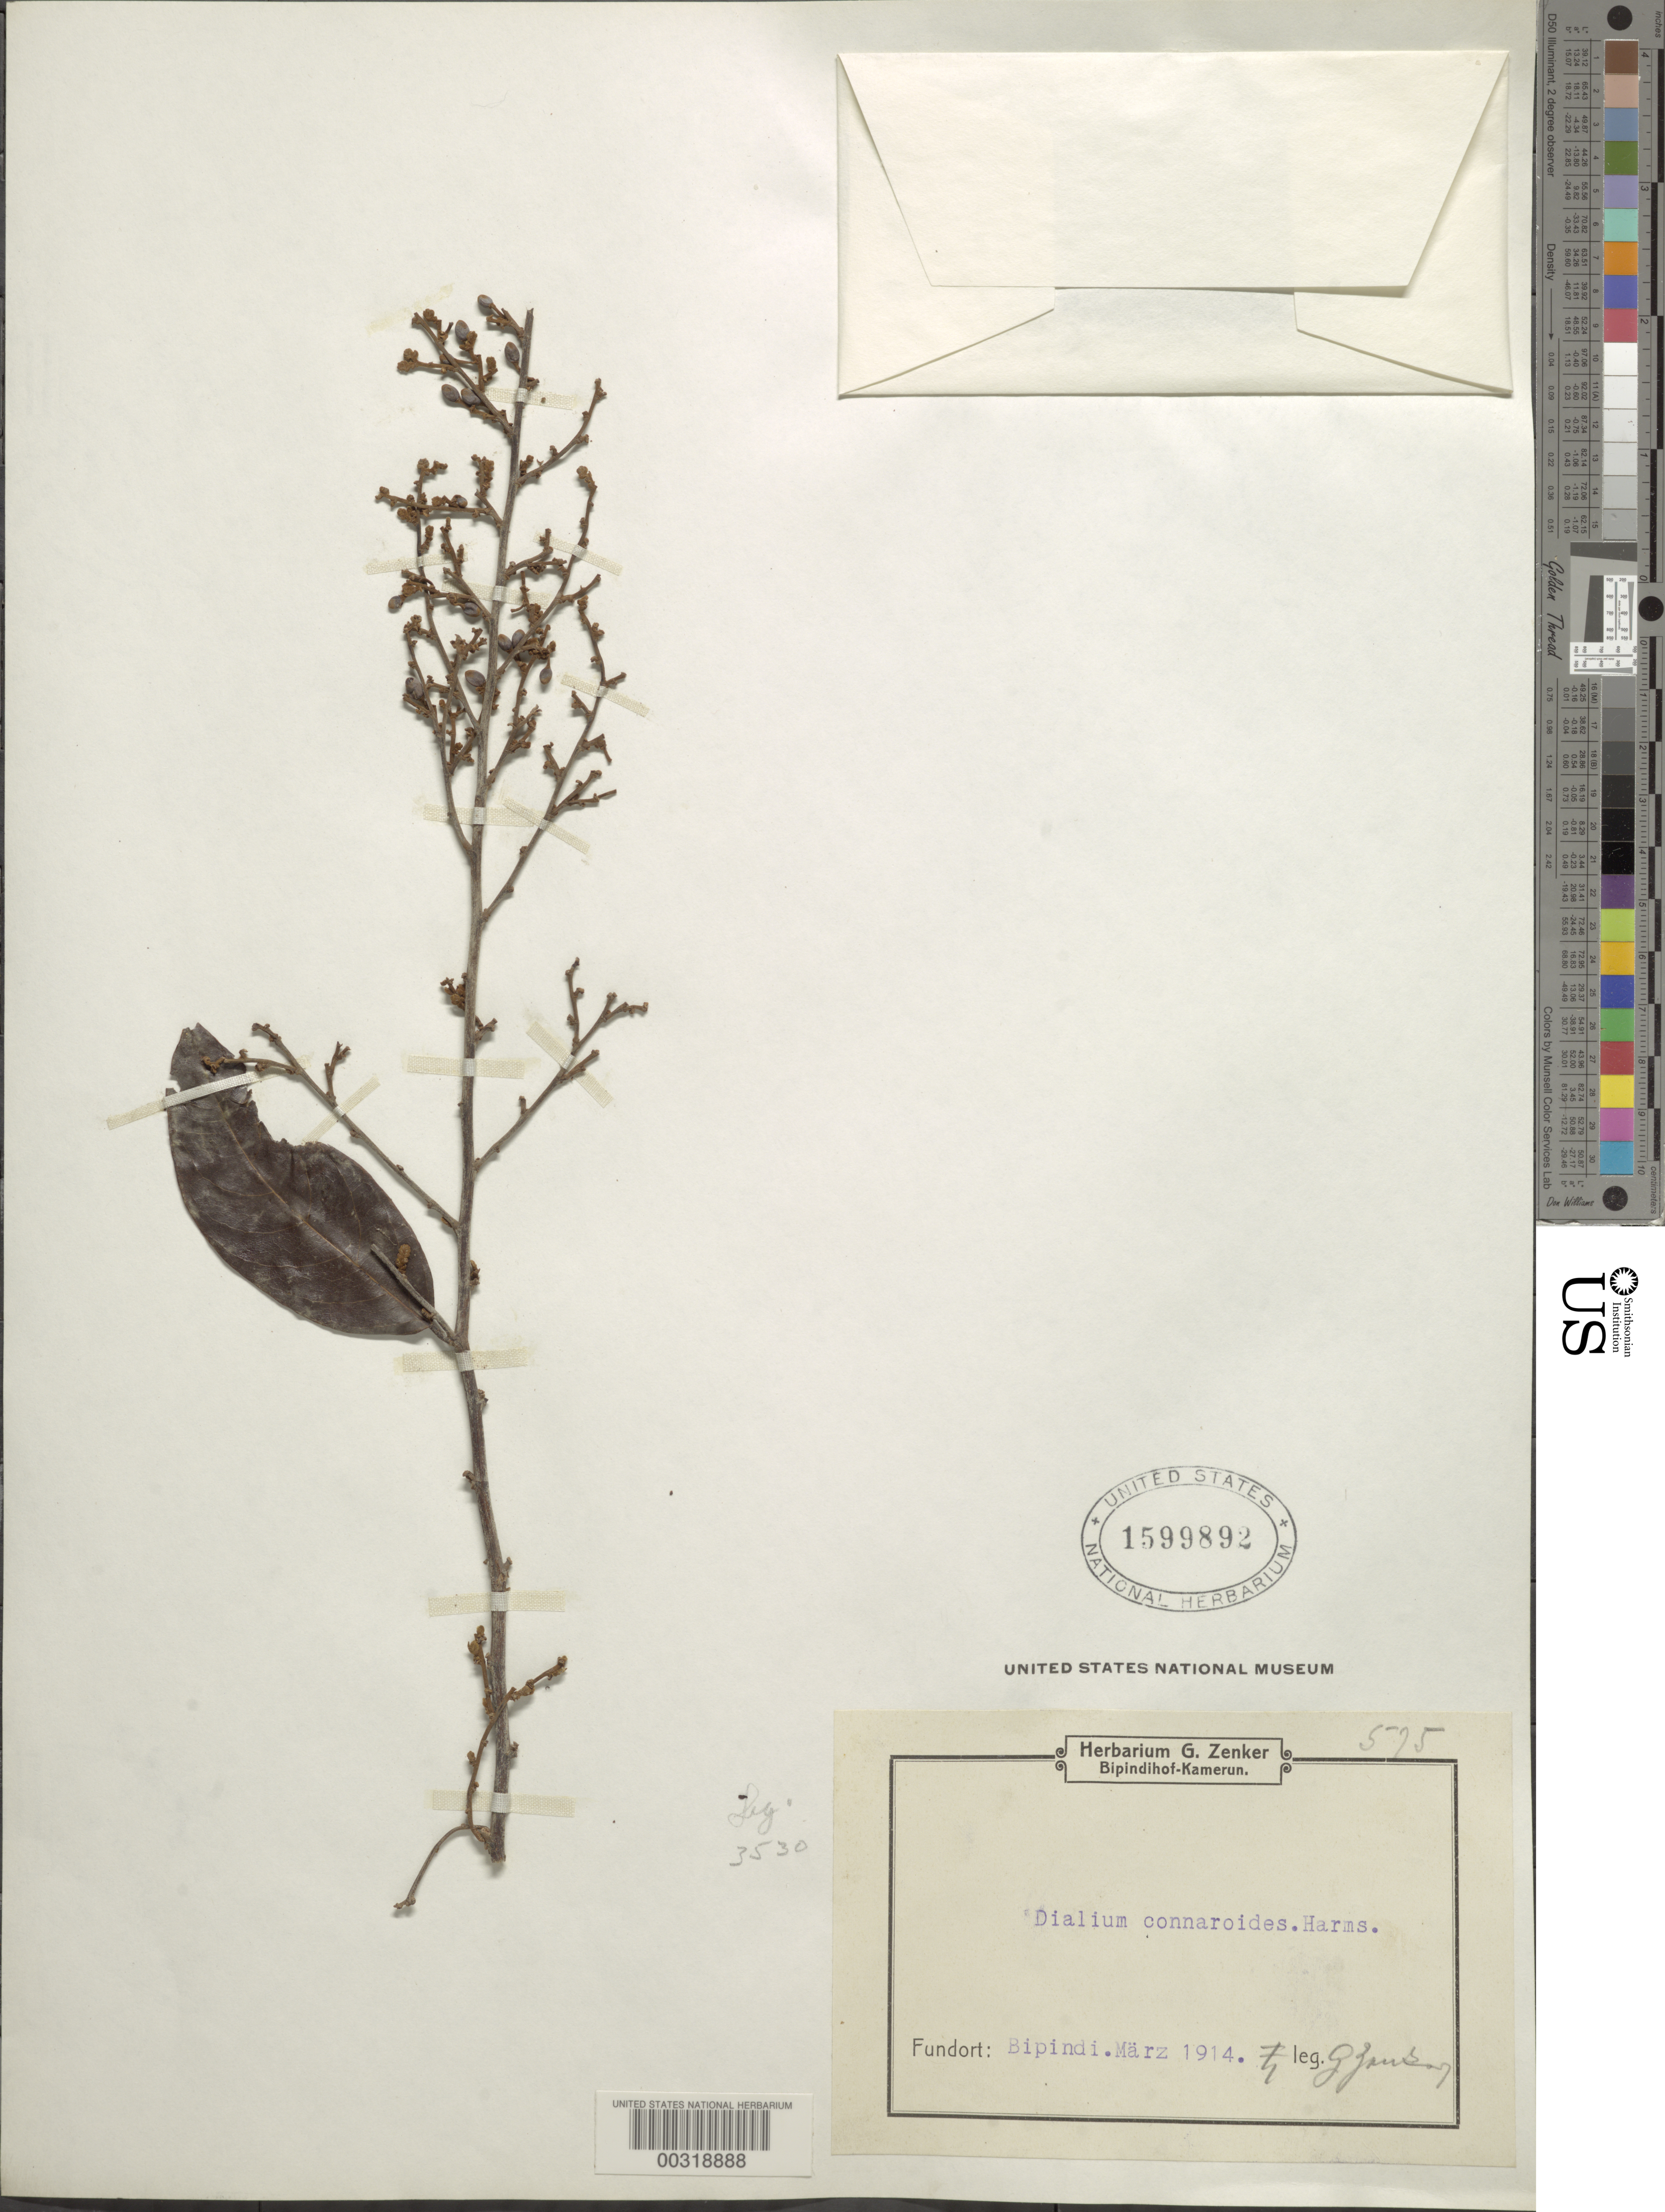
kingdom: Plantae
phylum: Tracheophyta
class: Magnoliopsida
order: Fabales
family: Fabaceae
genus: Dialium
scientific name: Dialium connaroides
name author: Harms ex De Wild.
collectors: G. A. Zenker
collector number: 575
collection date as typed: Mar 1914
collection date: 1914-03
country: Cameroon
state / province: Sud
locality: Bipindi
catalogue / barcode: US 1599892